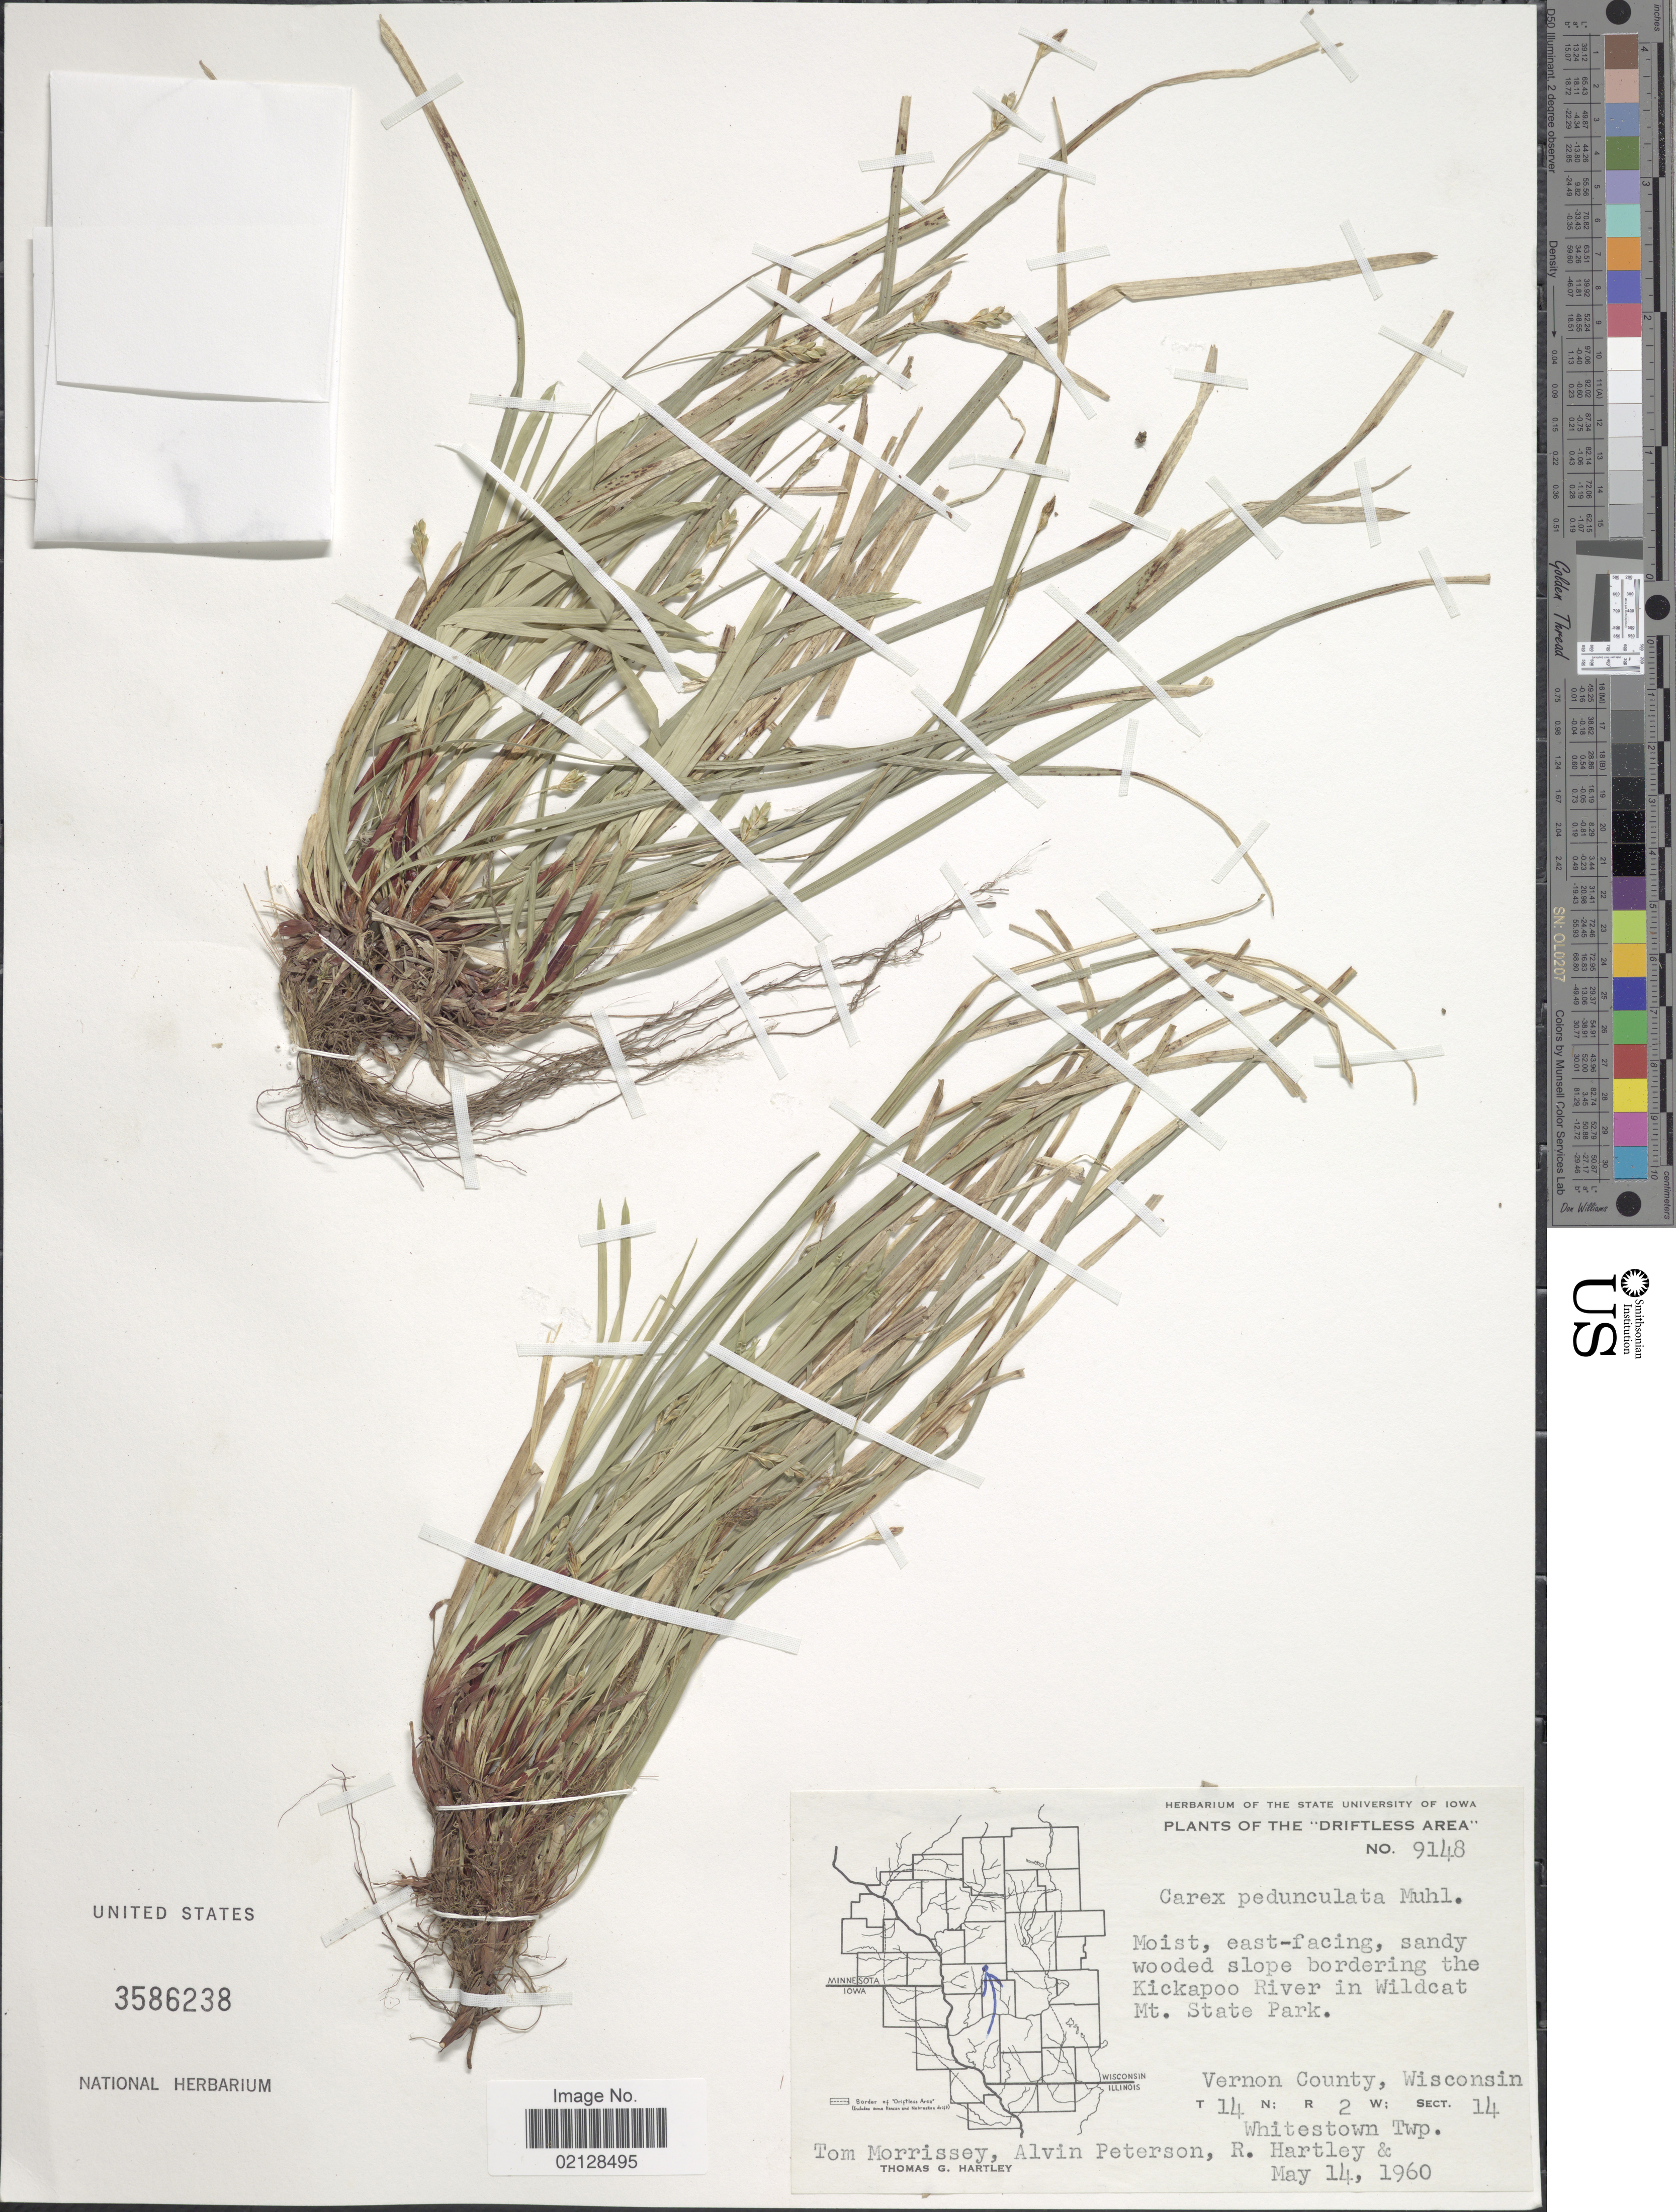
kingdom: Plantae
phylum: Tracheophyta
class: Liliopsida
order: Poales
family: Cyperaceae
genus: Carex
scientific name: Carex pedunculata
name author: Muhl. ex Willd.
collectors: T. Morrissey, A. M. Peterson, R. T. Hartley & T. G. Hartley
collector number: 9148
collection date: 1960-05-14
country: United States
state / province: Wisconsin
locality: The Driftless Area, Moist, east-facing, sandy wooded slope brodering the Kickpoo Riverl in Wildcat Mt. State Park, Vernon County, Wisconsin, T14N: R2W, Sect. 14, Whitestown Twp.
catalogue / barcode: US 3586238